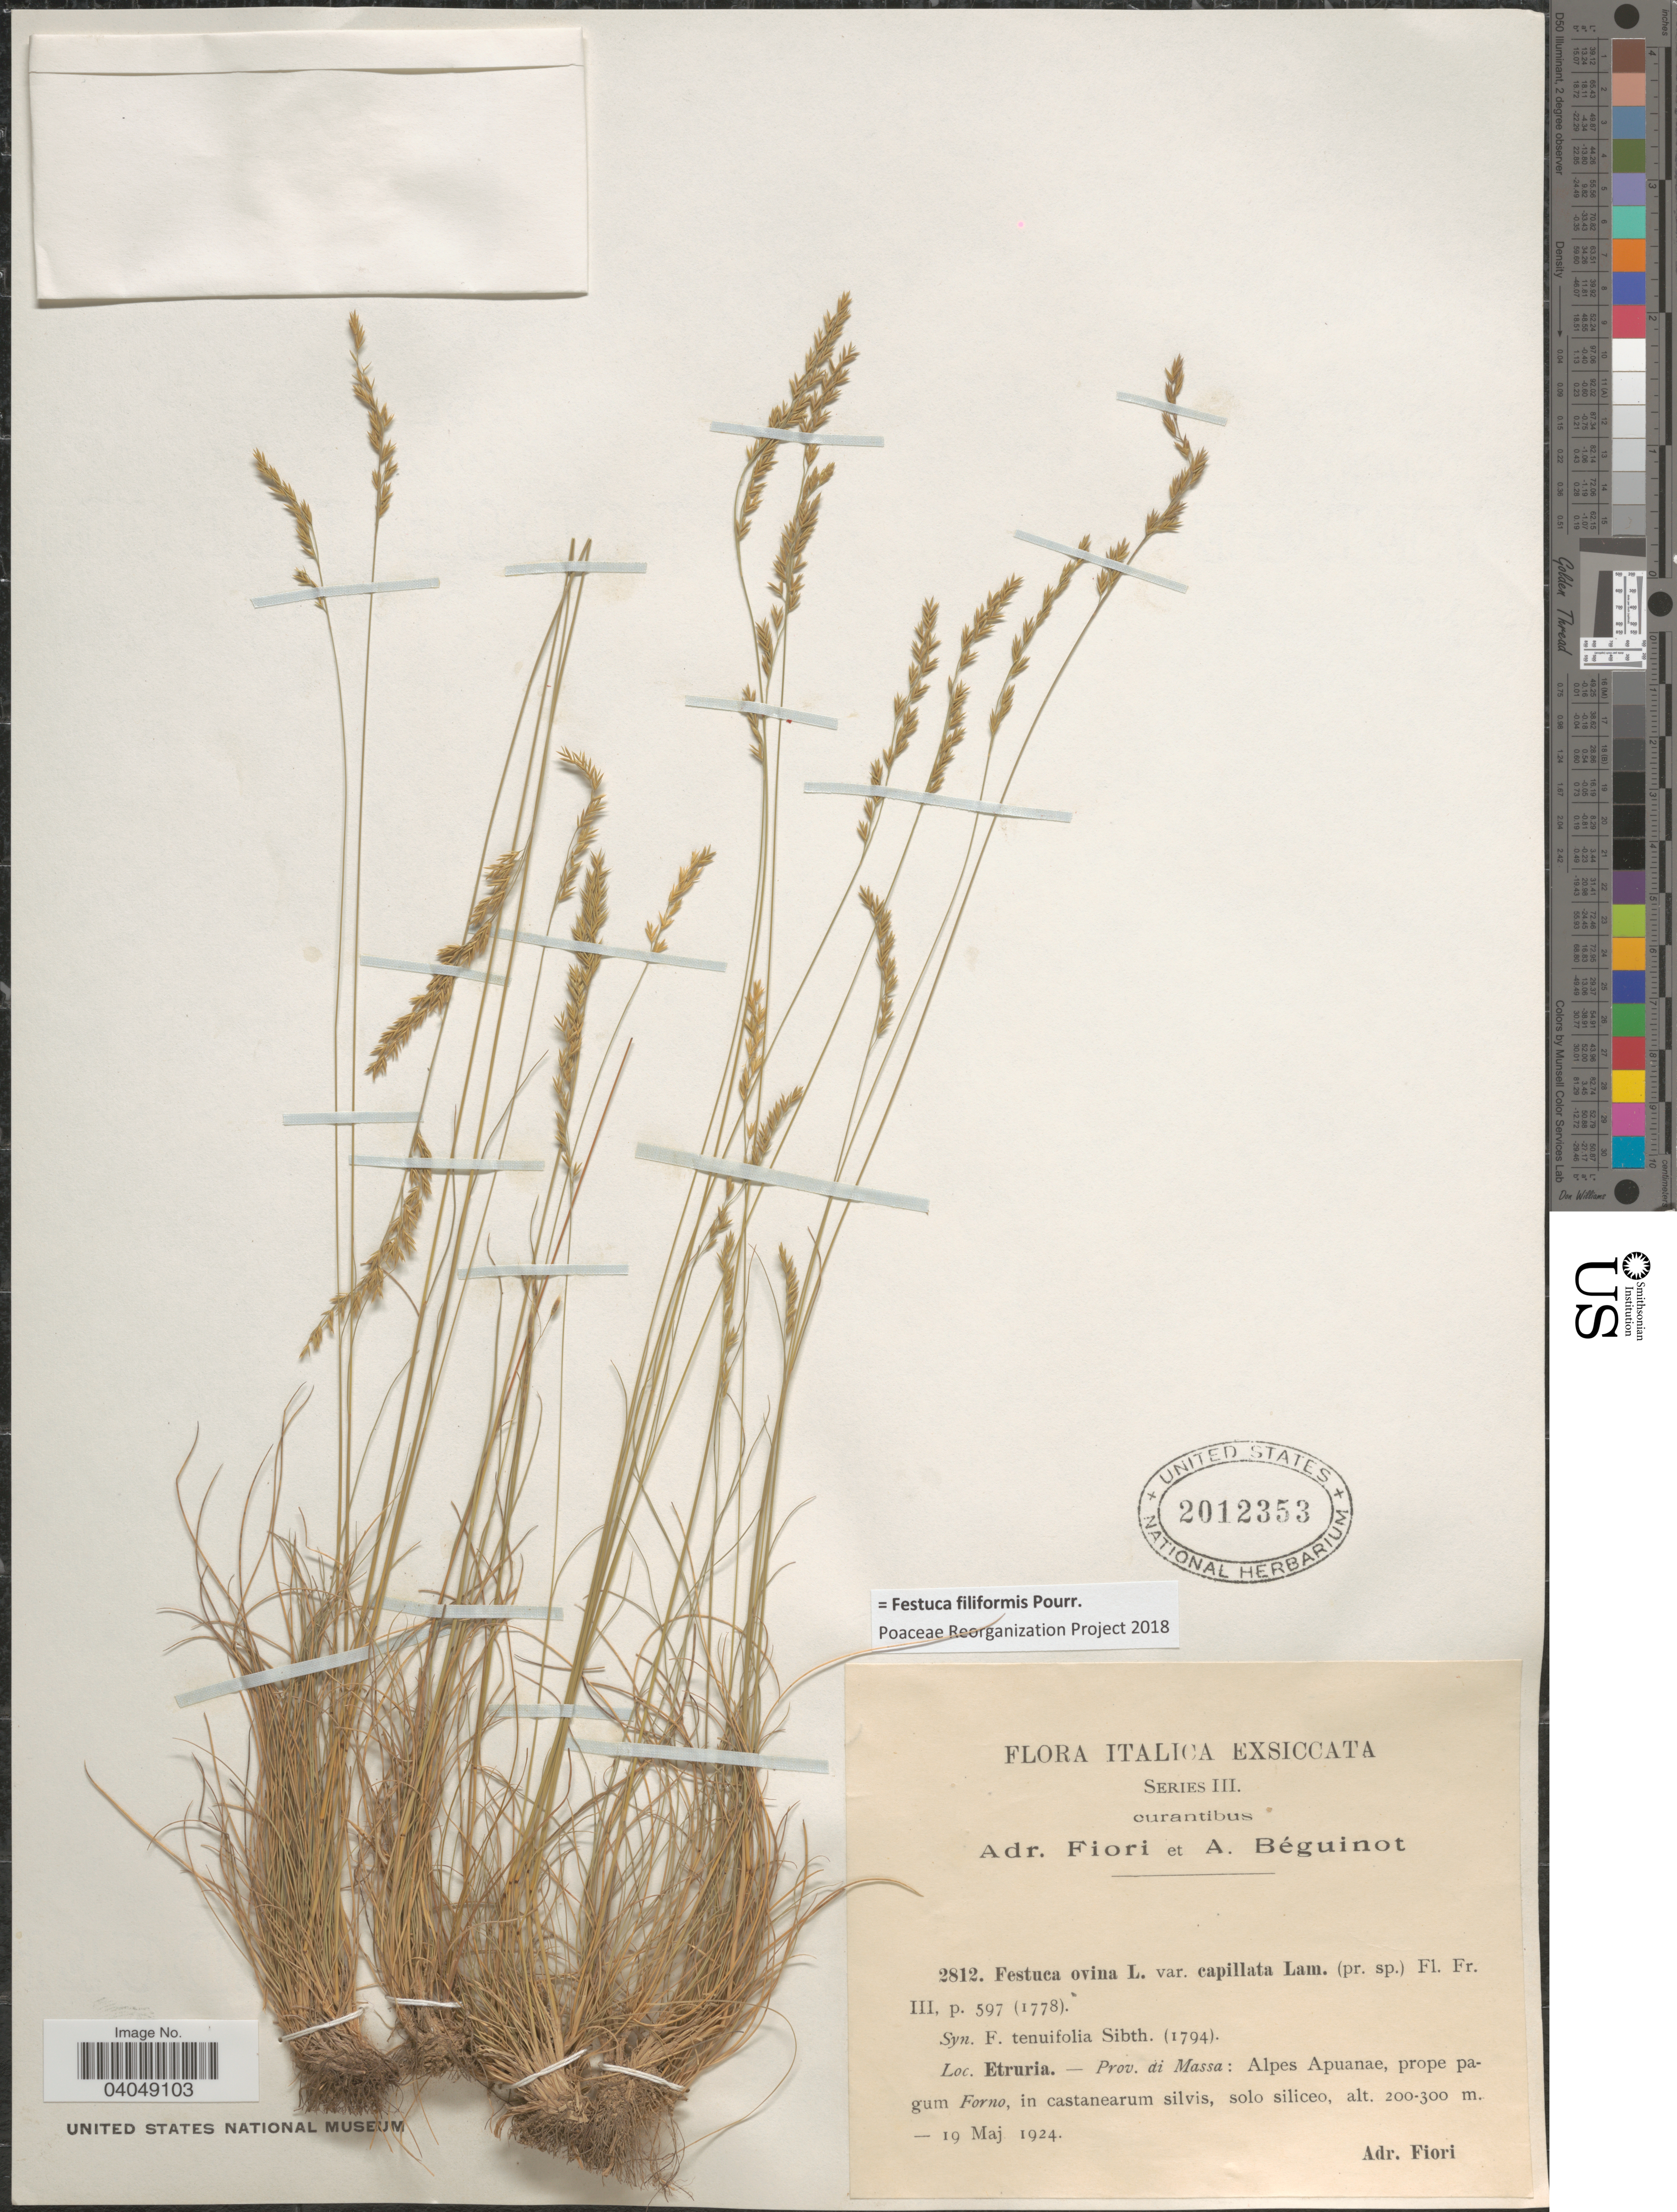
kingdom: Plantae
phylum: Tracheophyta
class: Liliopsida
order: Poales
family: Poaceae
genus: Festuca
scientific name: Festuca filiformis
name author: Pourr.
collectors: A. Fiori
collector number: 2812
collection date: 1924-05-19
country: Italy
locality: Etruria. - Prov. di Massa: Alpes Apuanae, prope pargum Forno.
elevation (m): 200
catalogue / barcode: US 2012353